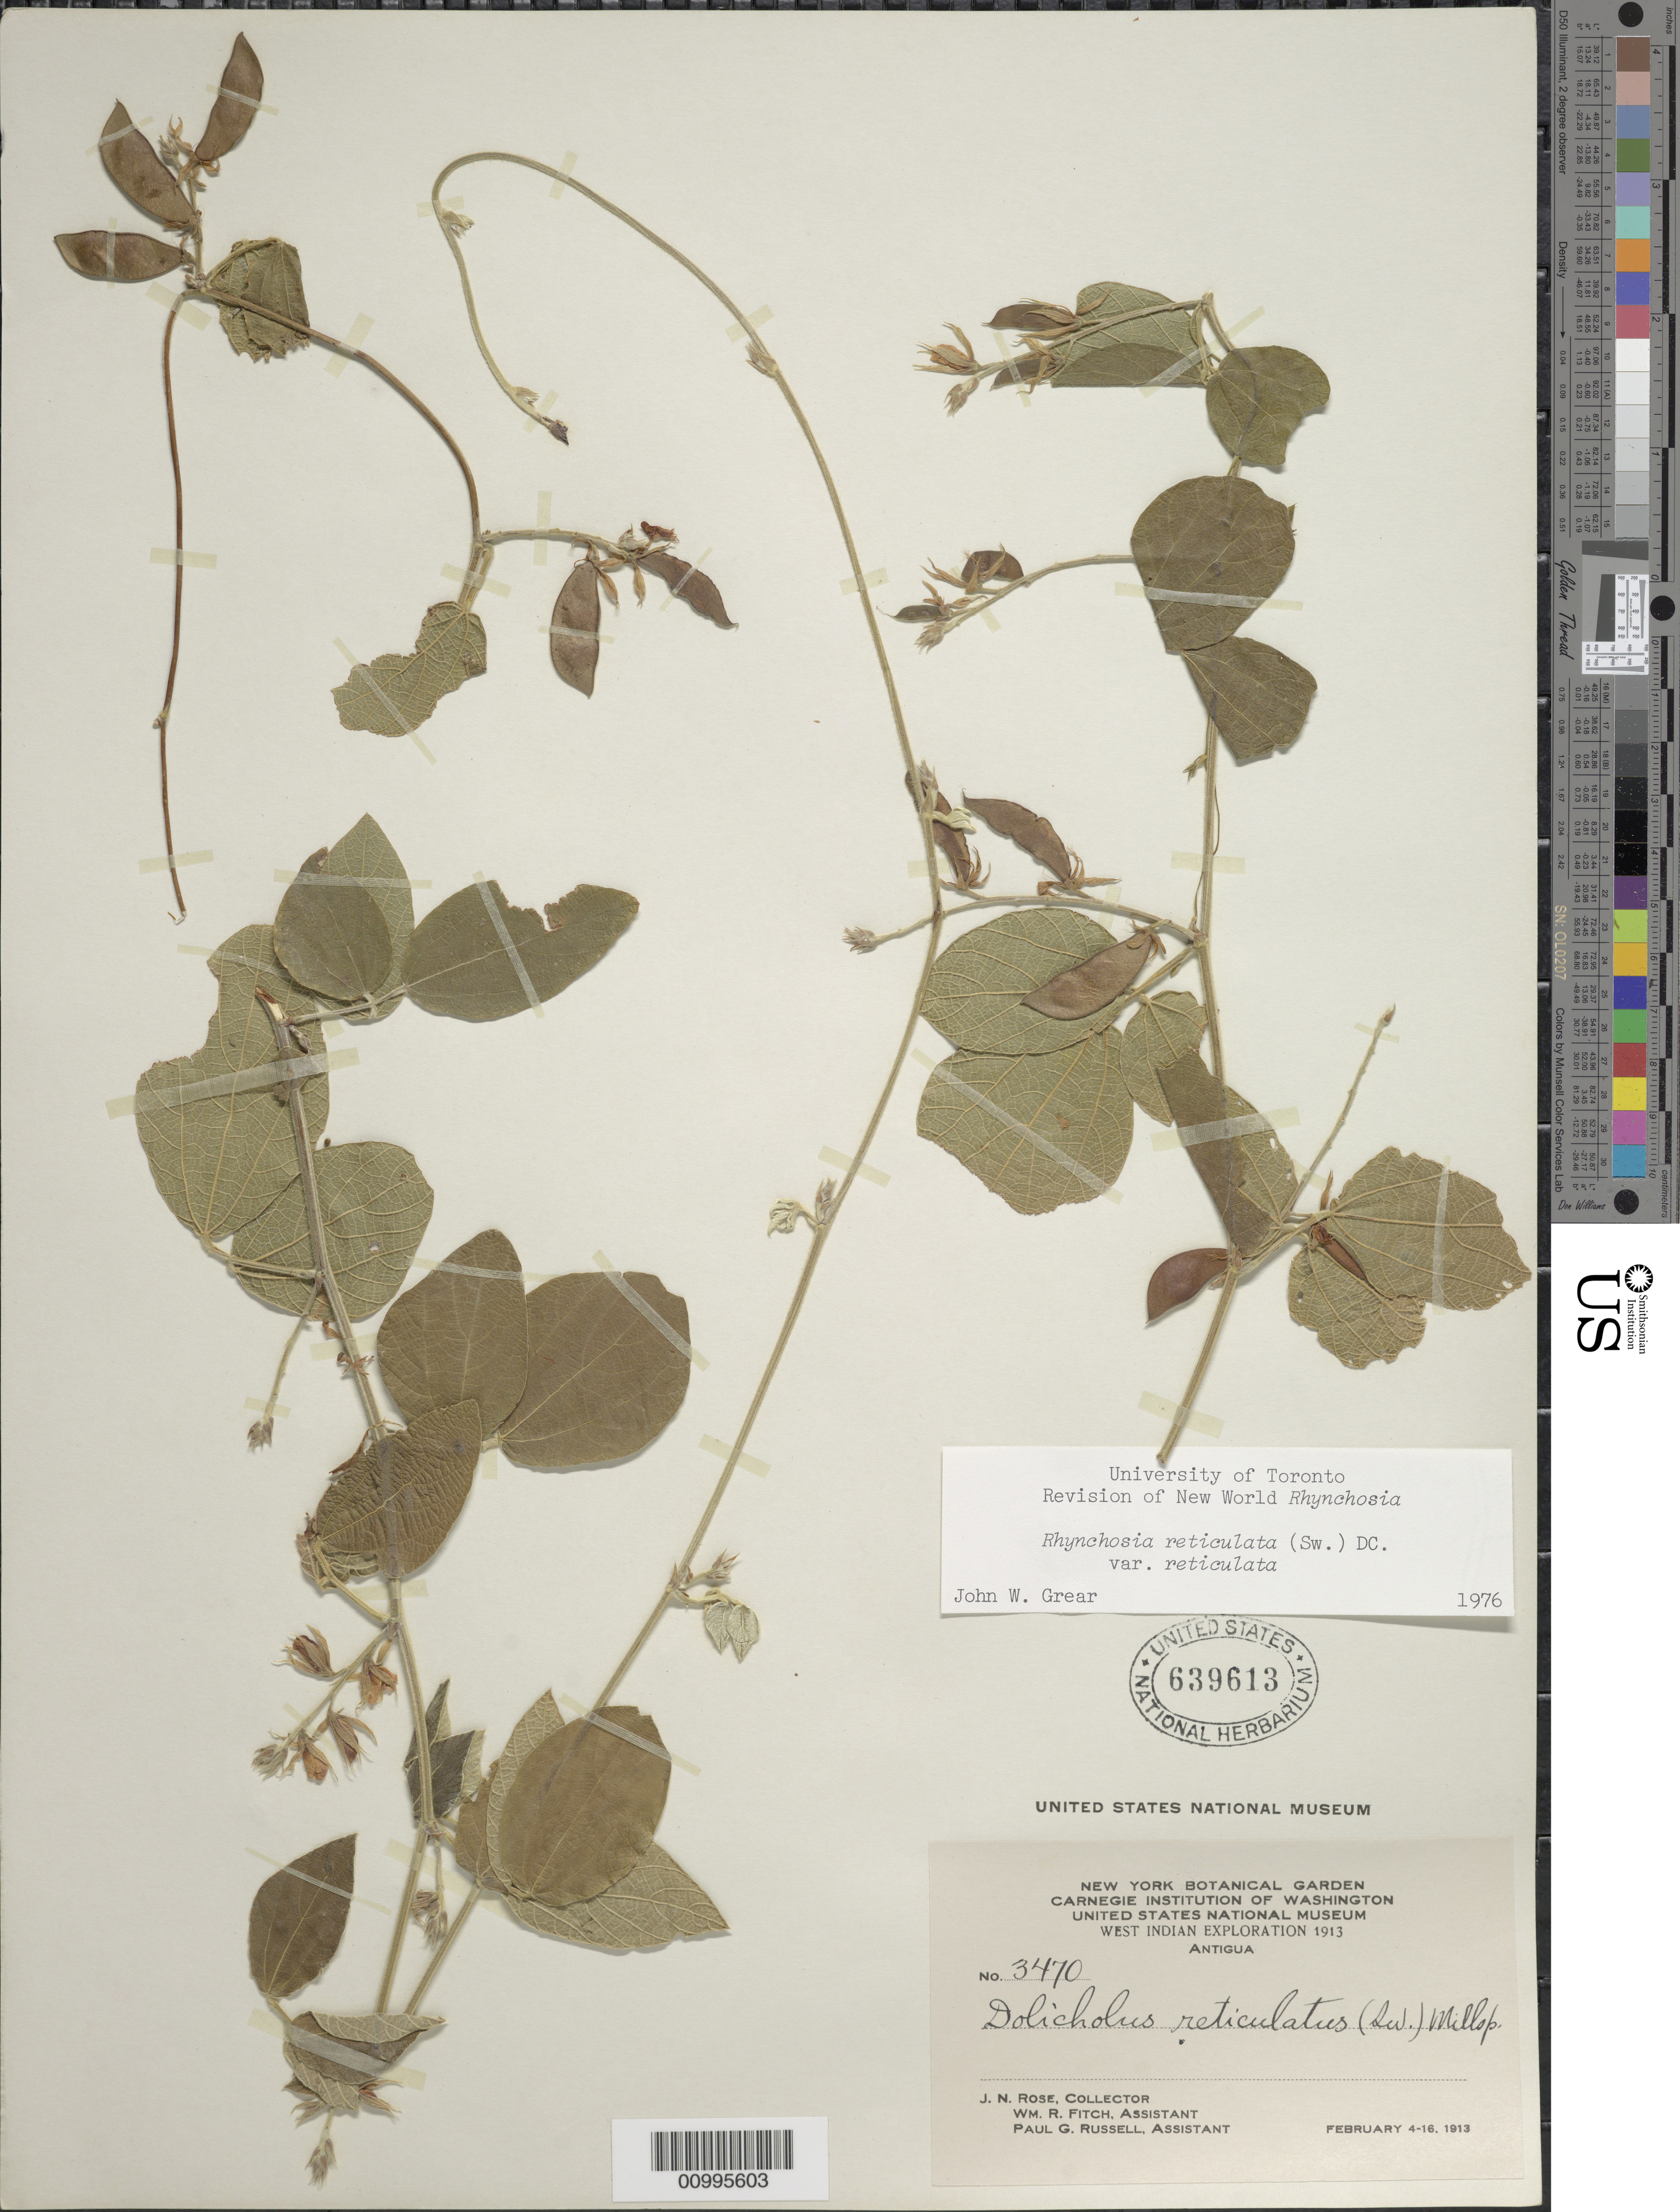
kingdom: Plantae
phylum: Tracheophyta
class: Magnoliopsida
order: Fabales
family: Fabaceae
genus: Rhynchosia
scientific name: Rhynchosia reticulata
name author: (Sw.) DC.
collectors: J. N. Rose, W. R. Fitch & P. G. Russell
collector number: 3470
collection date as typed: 04 Feb 1913 to 16 Feb 1913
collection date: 1913-02-04/1913-02-16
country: Antigua and Barbuda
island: Leeward Is.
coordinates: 0 N, 0 E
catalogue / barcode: US 639613